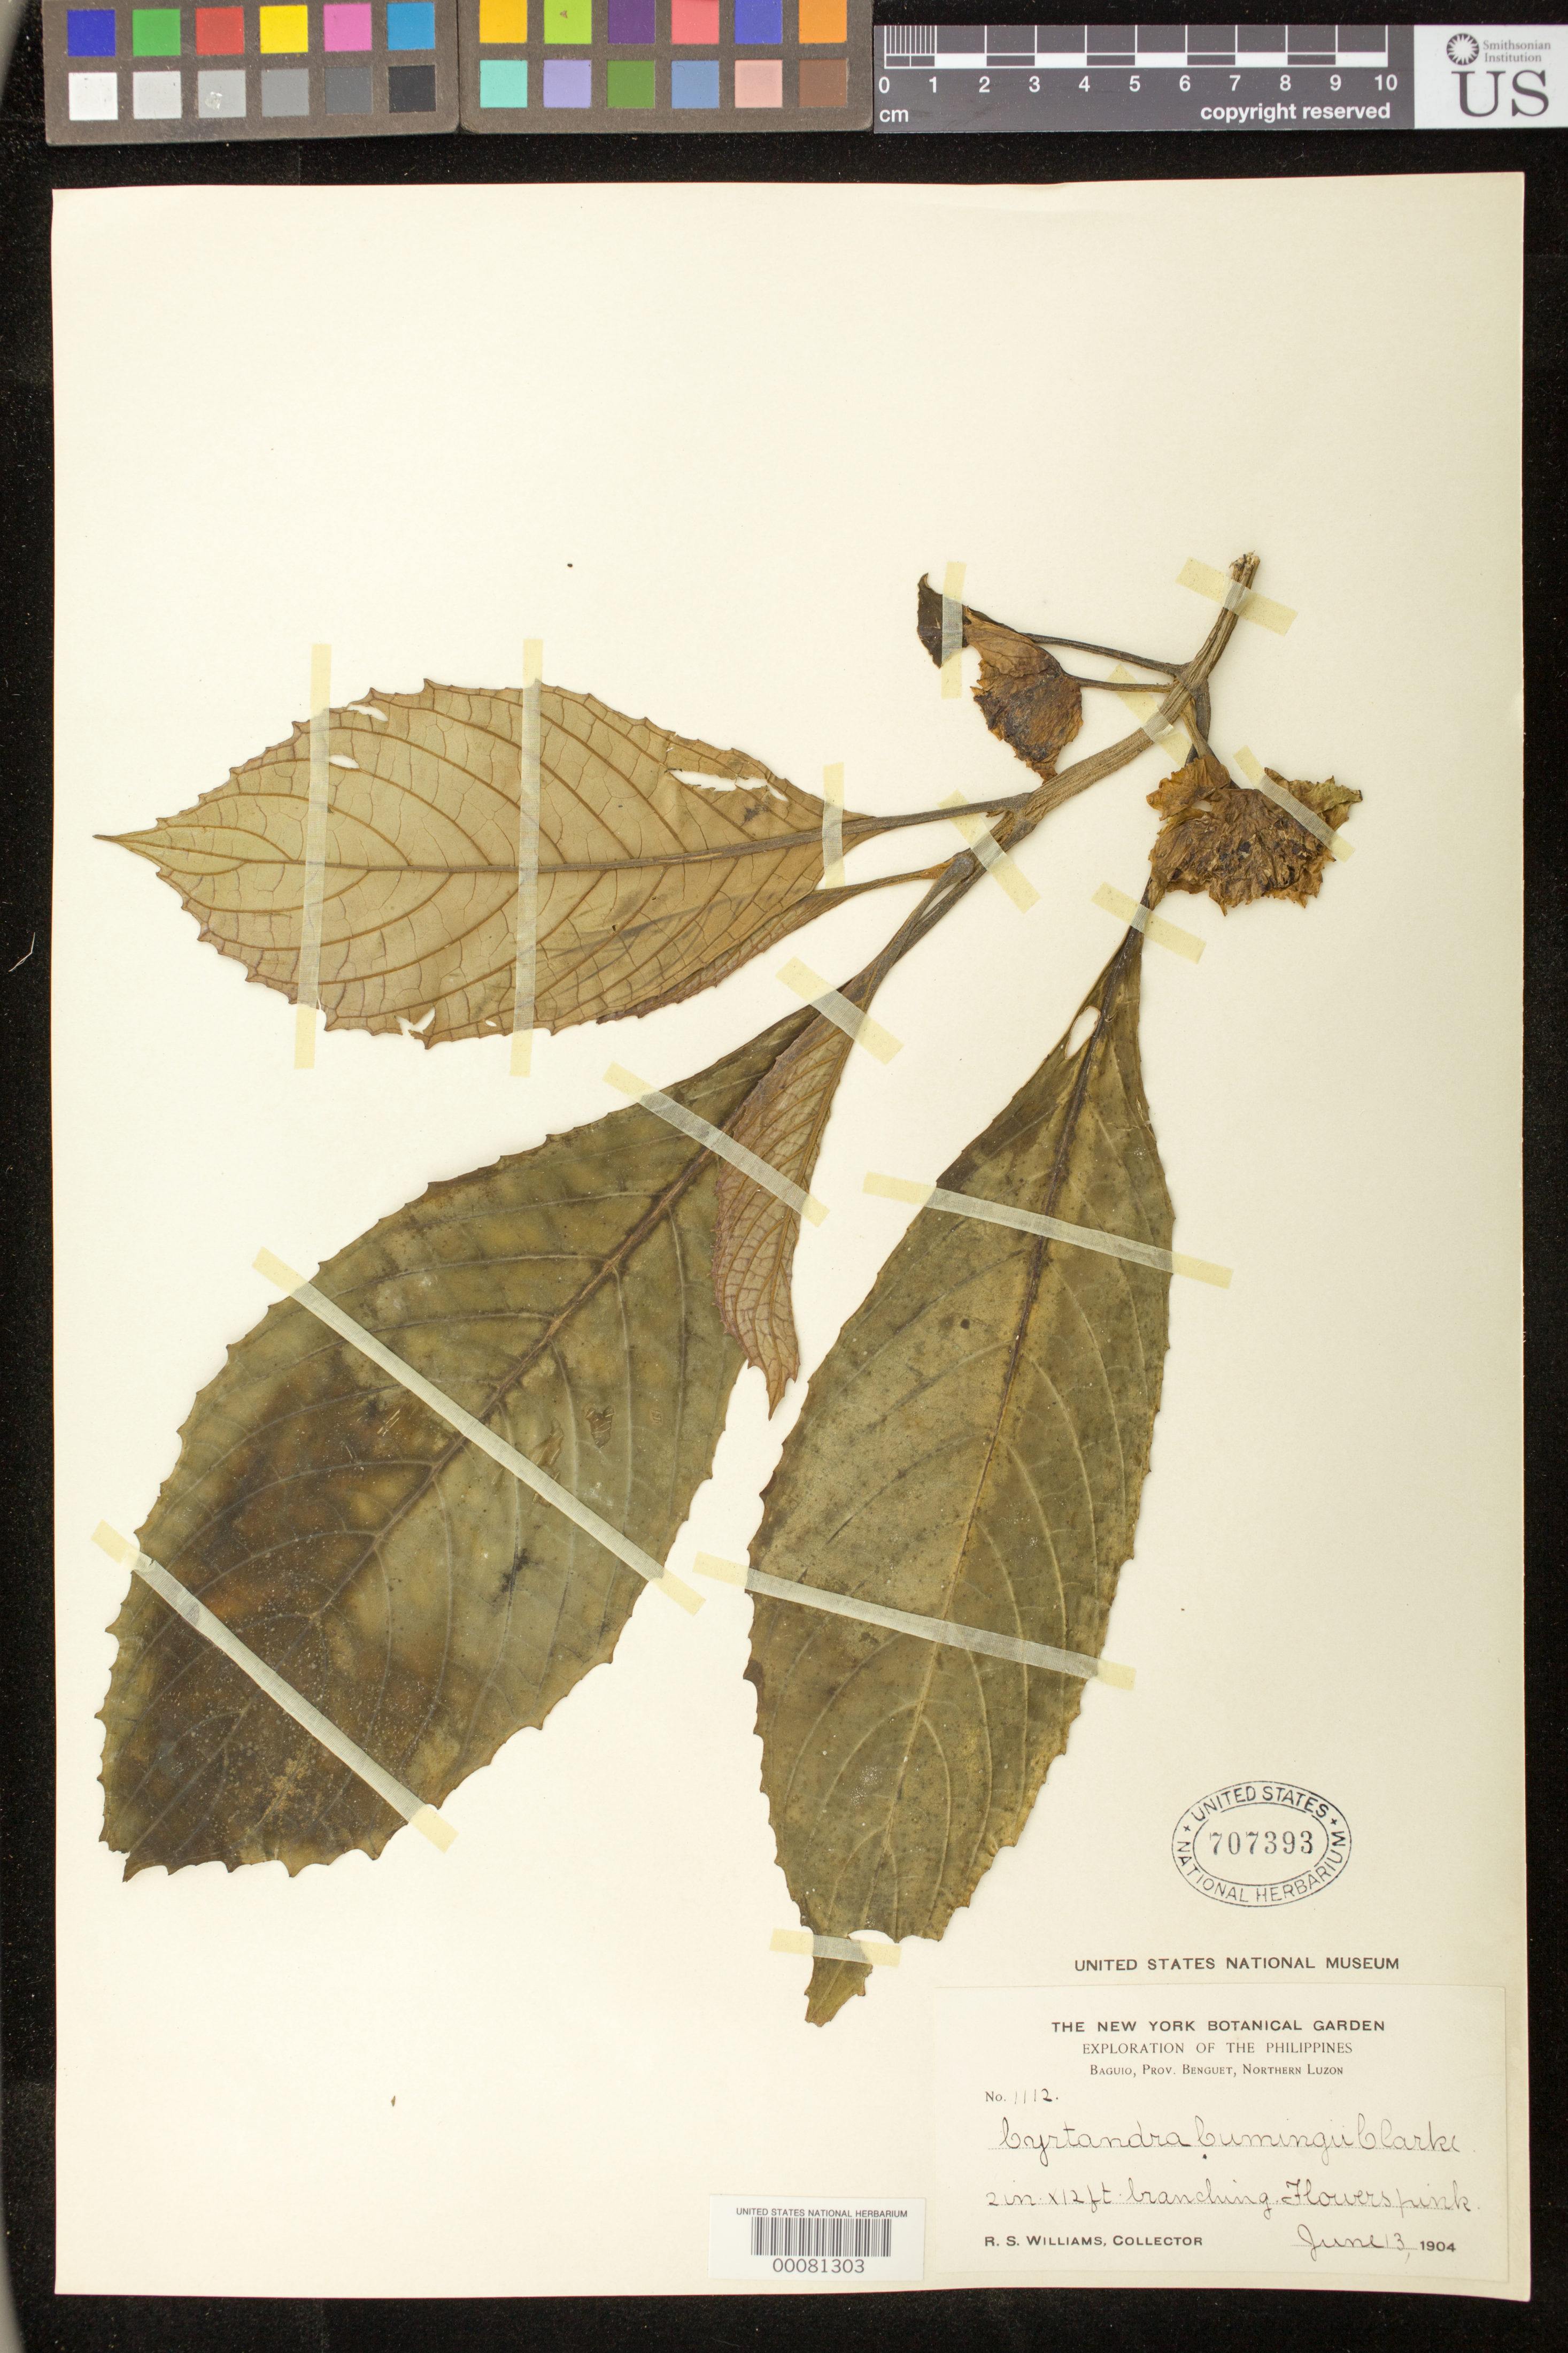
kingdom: Plantae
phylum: Tracheophyta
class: Magnoliopsida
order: Lamiales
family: Gesneriaceae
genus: Cyrtandra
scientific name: Cyrtandra cumingii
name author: C.B. Clarke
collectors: R. S. Williams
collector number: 1112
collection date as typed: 13 Jun 1904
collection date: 1904-06-13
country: Philippines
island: Luzon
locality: Benguet, Baguio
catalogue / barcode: US 707393